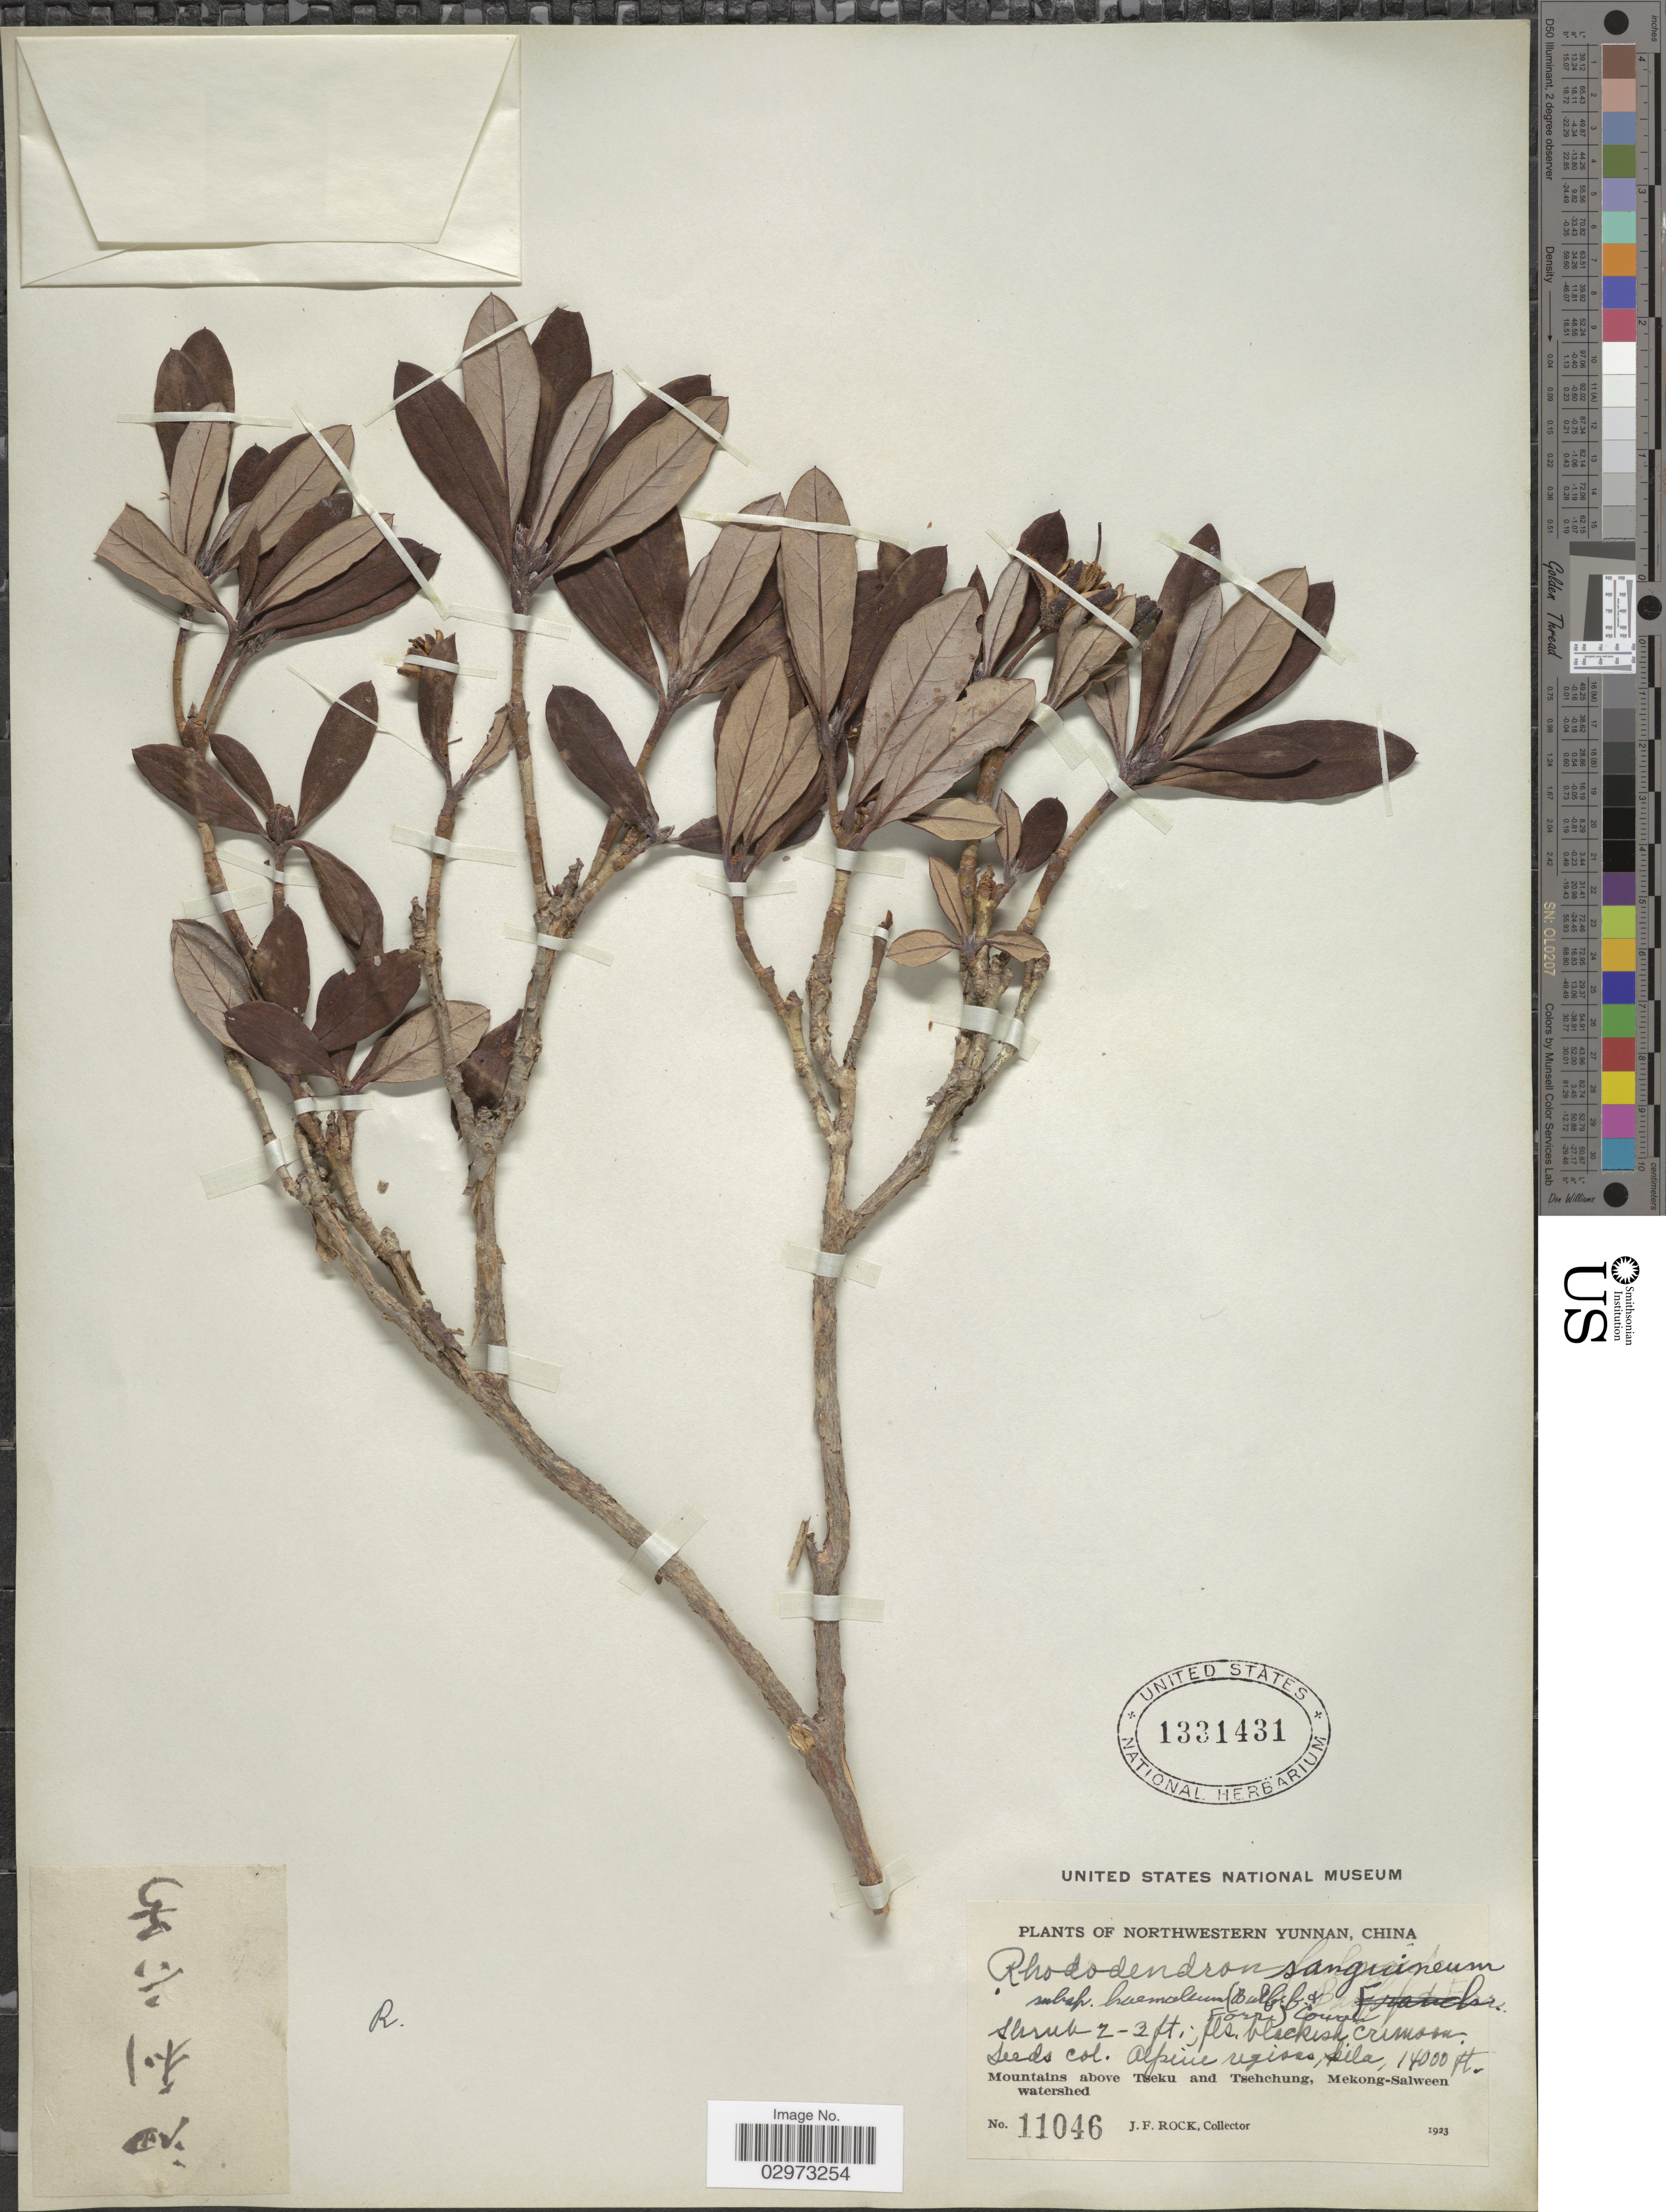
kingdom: Plantae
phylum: Tracheophyta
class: Magnoliopsida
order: Ericales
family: Ericaceae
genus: Rhododendron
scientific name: Rhododendron sanguineum subsp. haemaleum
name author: (Balf. f. & Forrest) Cowan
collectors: J. Rock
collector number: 11046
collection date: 1923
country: China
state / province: Yunnan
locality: Northwestern Yunnan. Alpine regions, Sila. Mountains above Tseku and Tsehchung, Mekong-Salween watershed.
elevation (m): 4267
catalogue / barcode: US 1331431